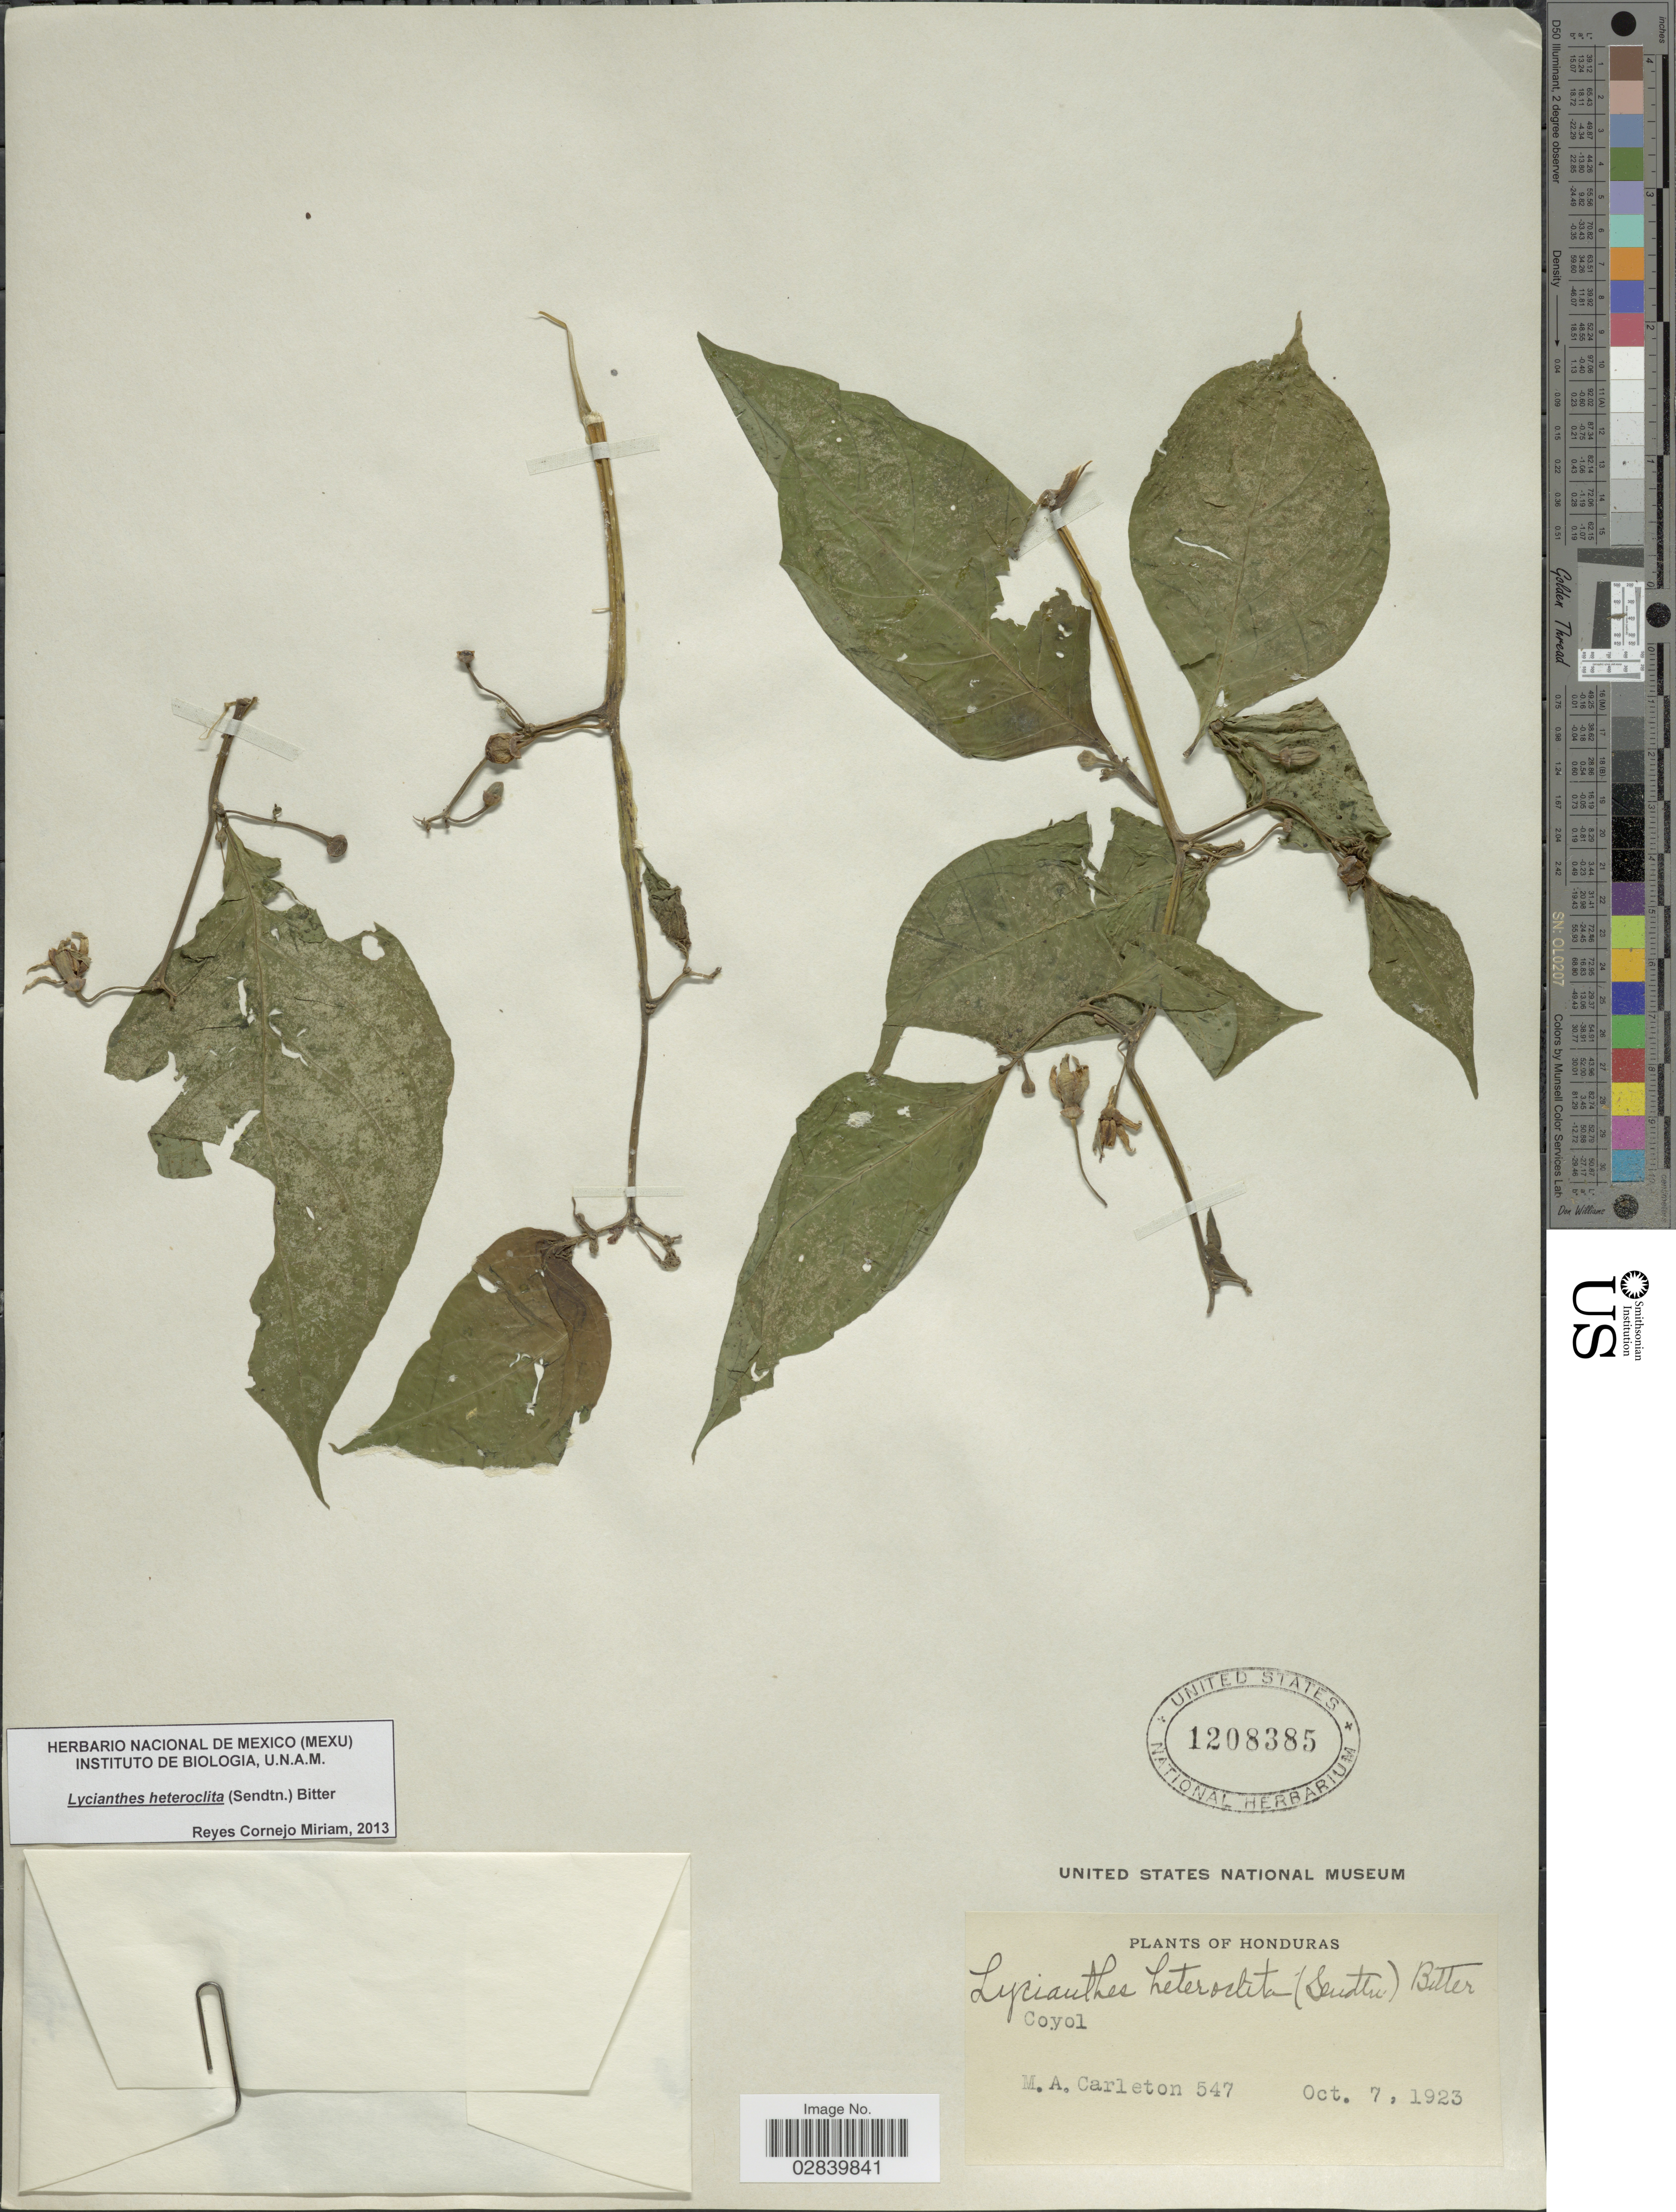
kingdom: Plantae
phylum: Tracheophyta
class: Magnoliopsida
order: Solanales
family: Solanaceae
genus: Lycianthes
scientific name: Lycianthes heteroclita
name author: (Sendtn.) Bitter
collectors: M. A. Carleton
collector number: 547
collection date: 1923-10-07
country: Honduras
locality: Coyol.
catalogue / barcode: US 1208385